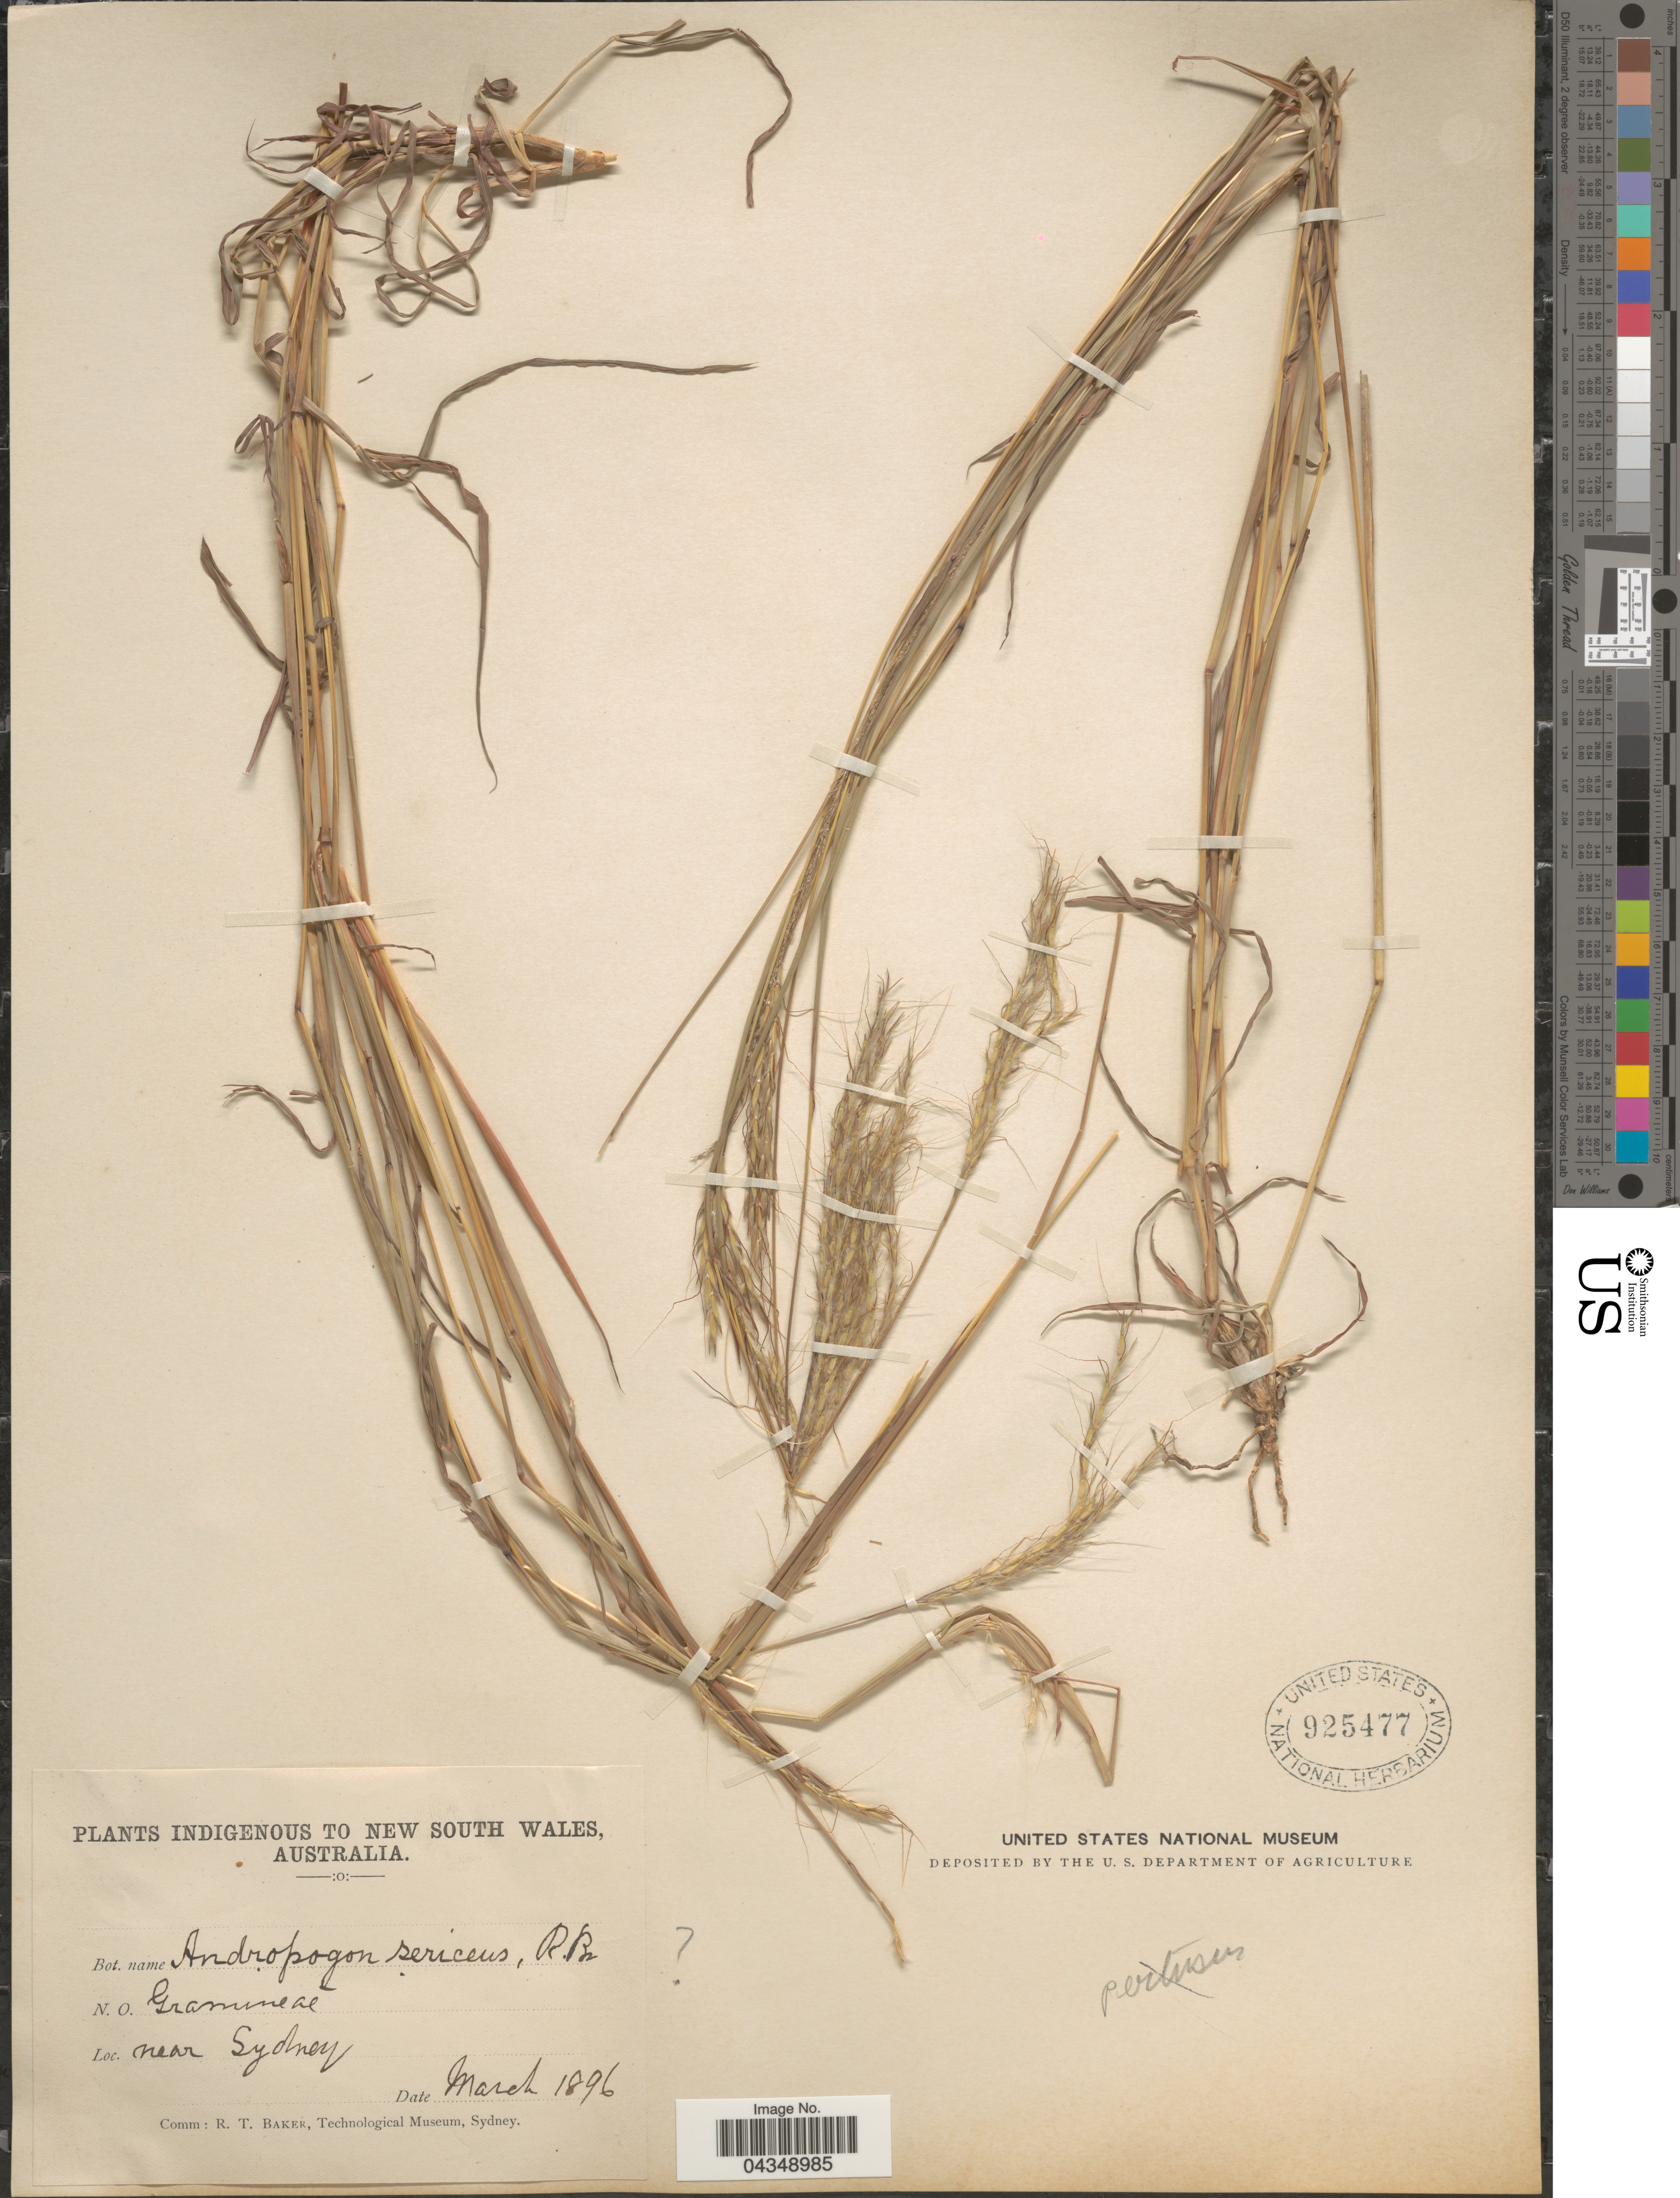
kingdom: Plantae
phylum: Tracheophyta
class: Liliopsida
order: Poales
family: Poaceae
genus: Bothriochloa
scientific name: Bothriochloa macra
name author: (Steud.) S.T. Blake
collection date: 1896-03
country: Australia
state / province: New South Wales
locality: Near Sydney.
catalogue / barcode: US 925477